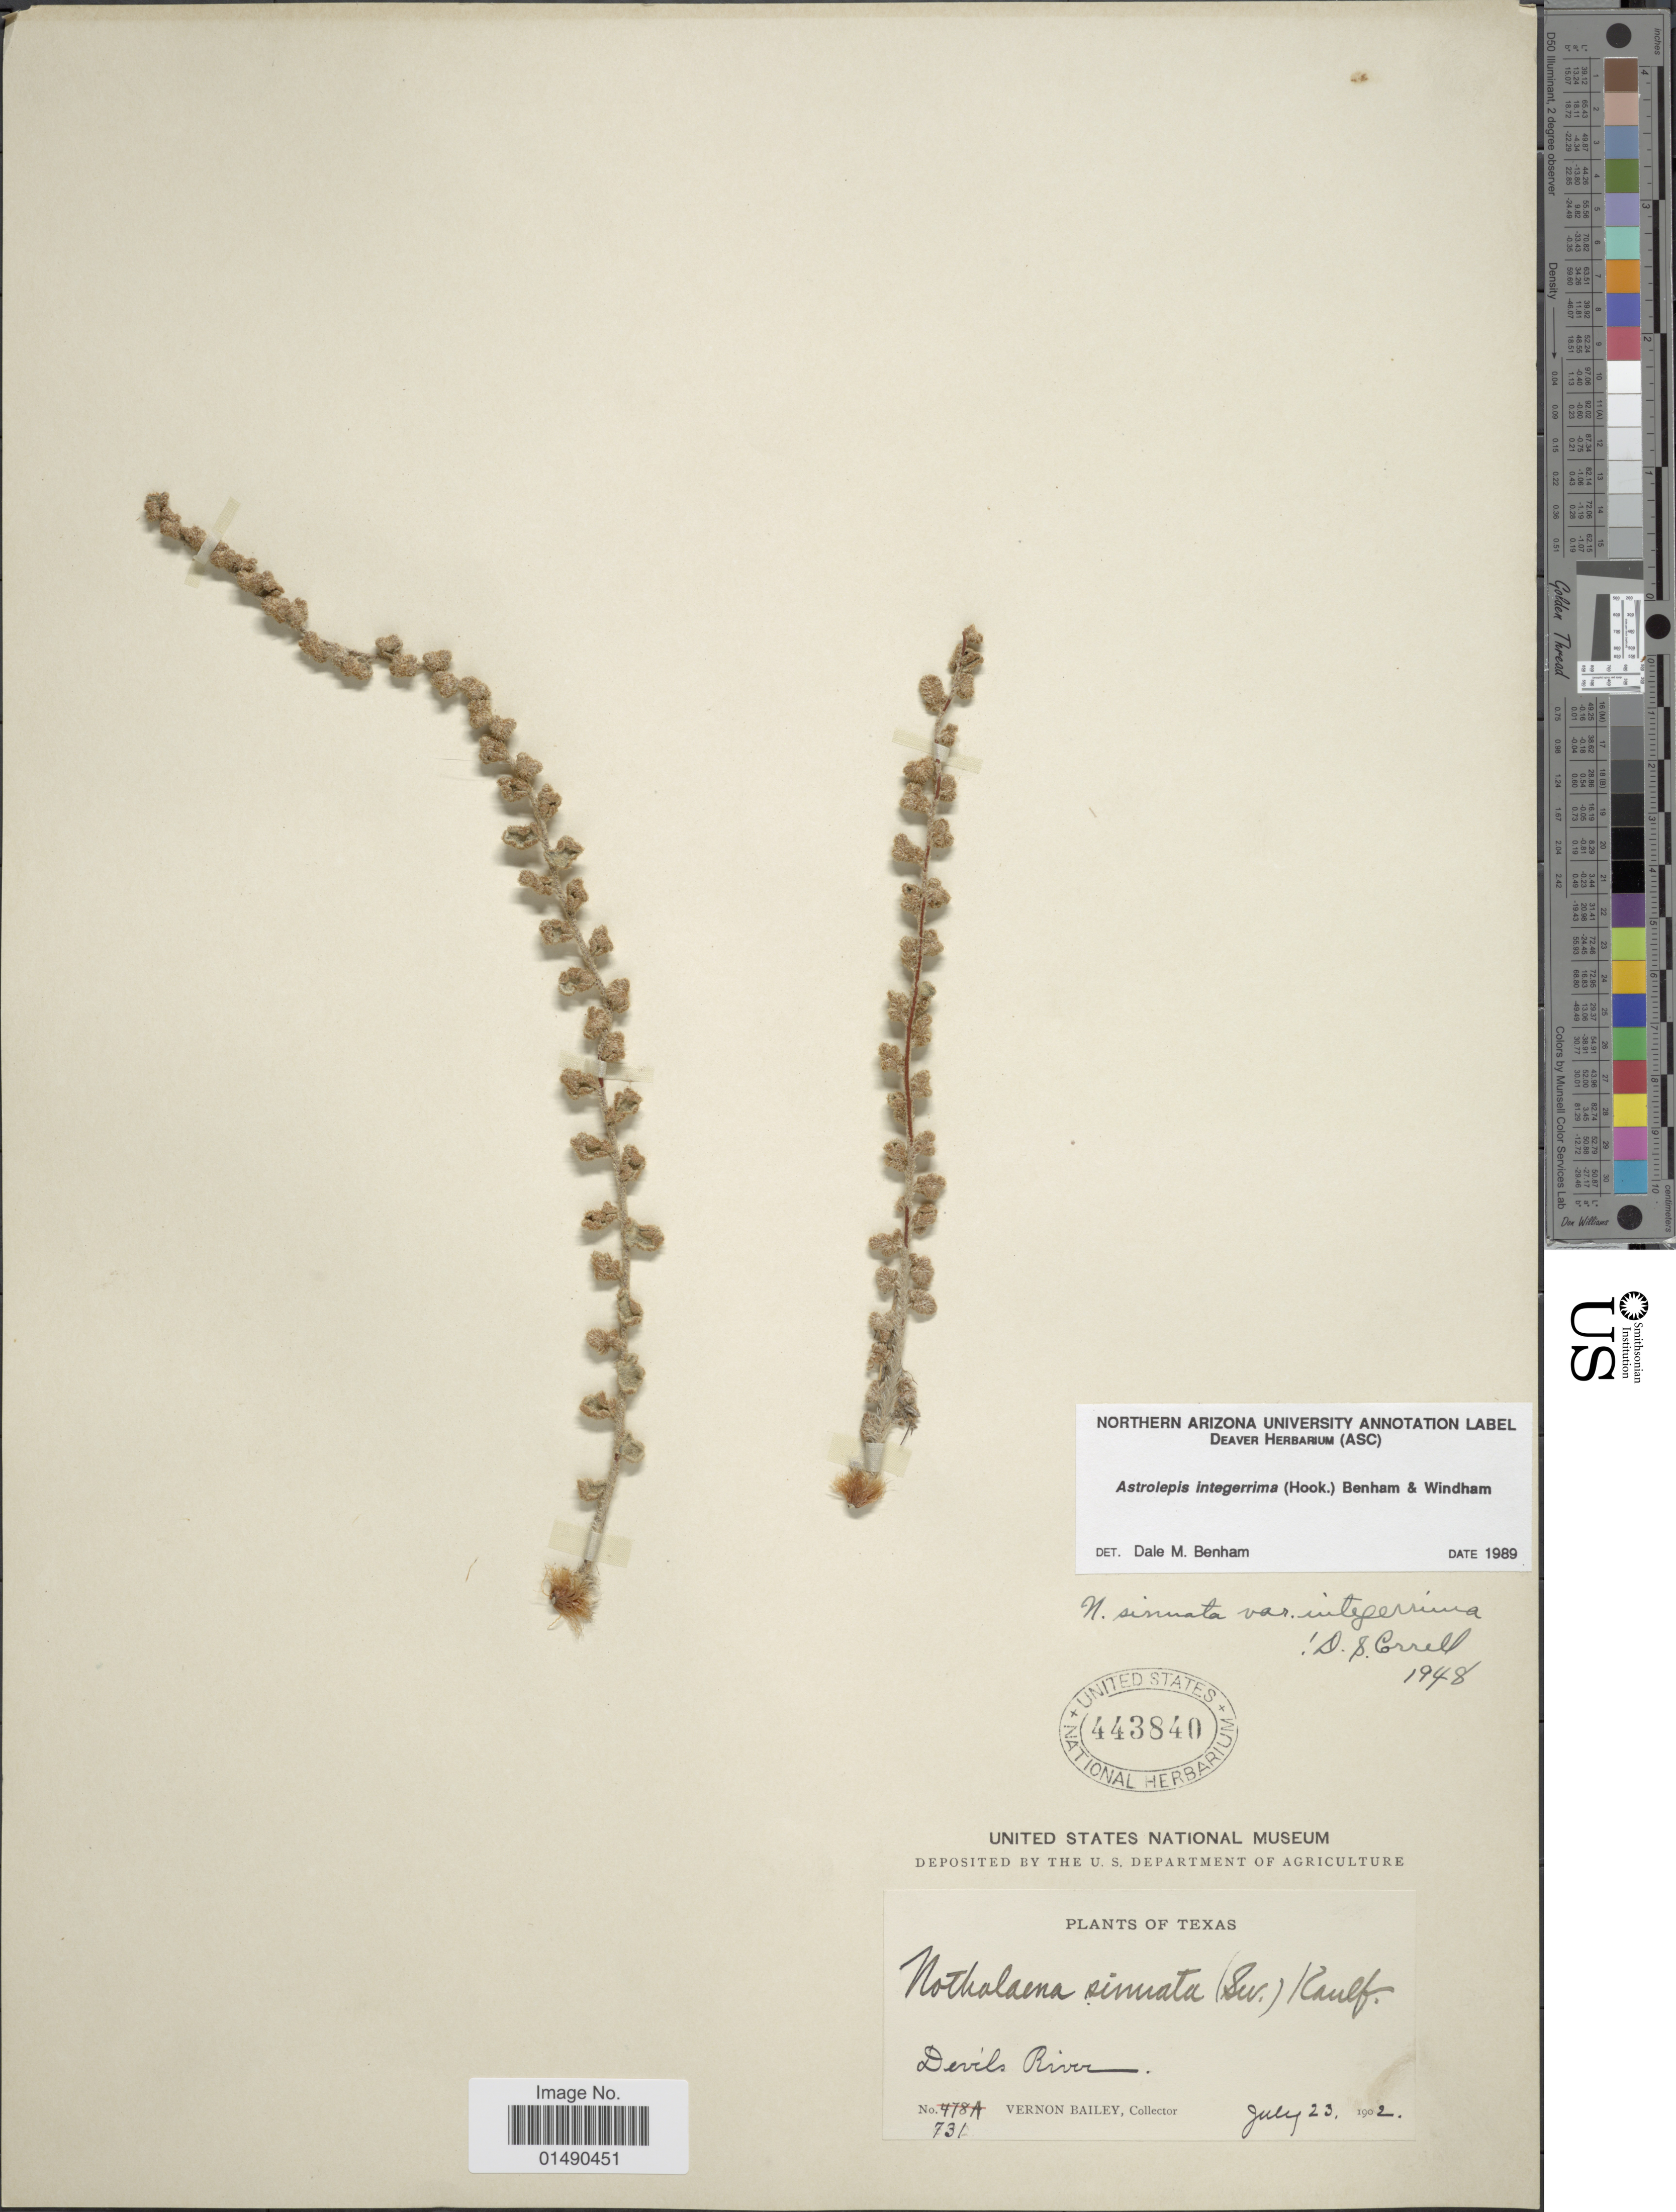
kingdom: Plantae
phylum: Tracheophyta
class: Polypodiopsida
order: Polypodiales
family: Pteridaceae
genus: Astrolepis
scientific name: Astrolepis integerrima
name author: (Hook.) D.M. Benham & Windham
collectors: V. O. Bailey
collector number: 731*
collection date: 1902-07-23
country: United States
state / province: Texas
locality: Devils River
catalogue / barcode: US 443840